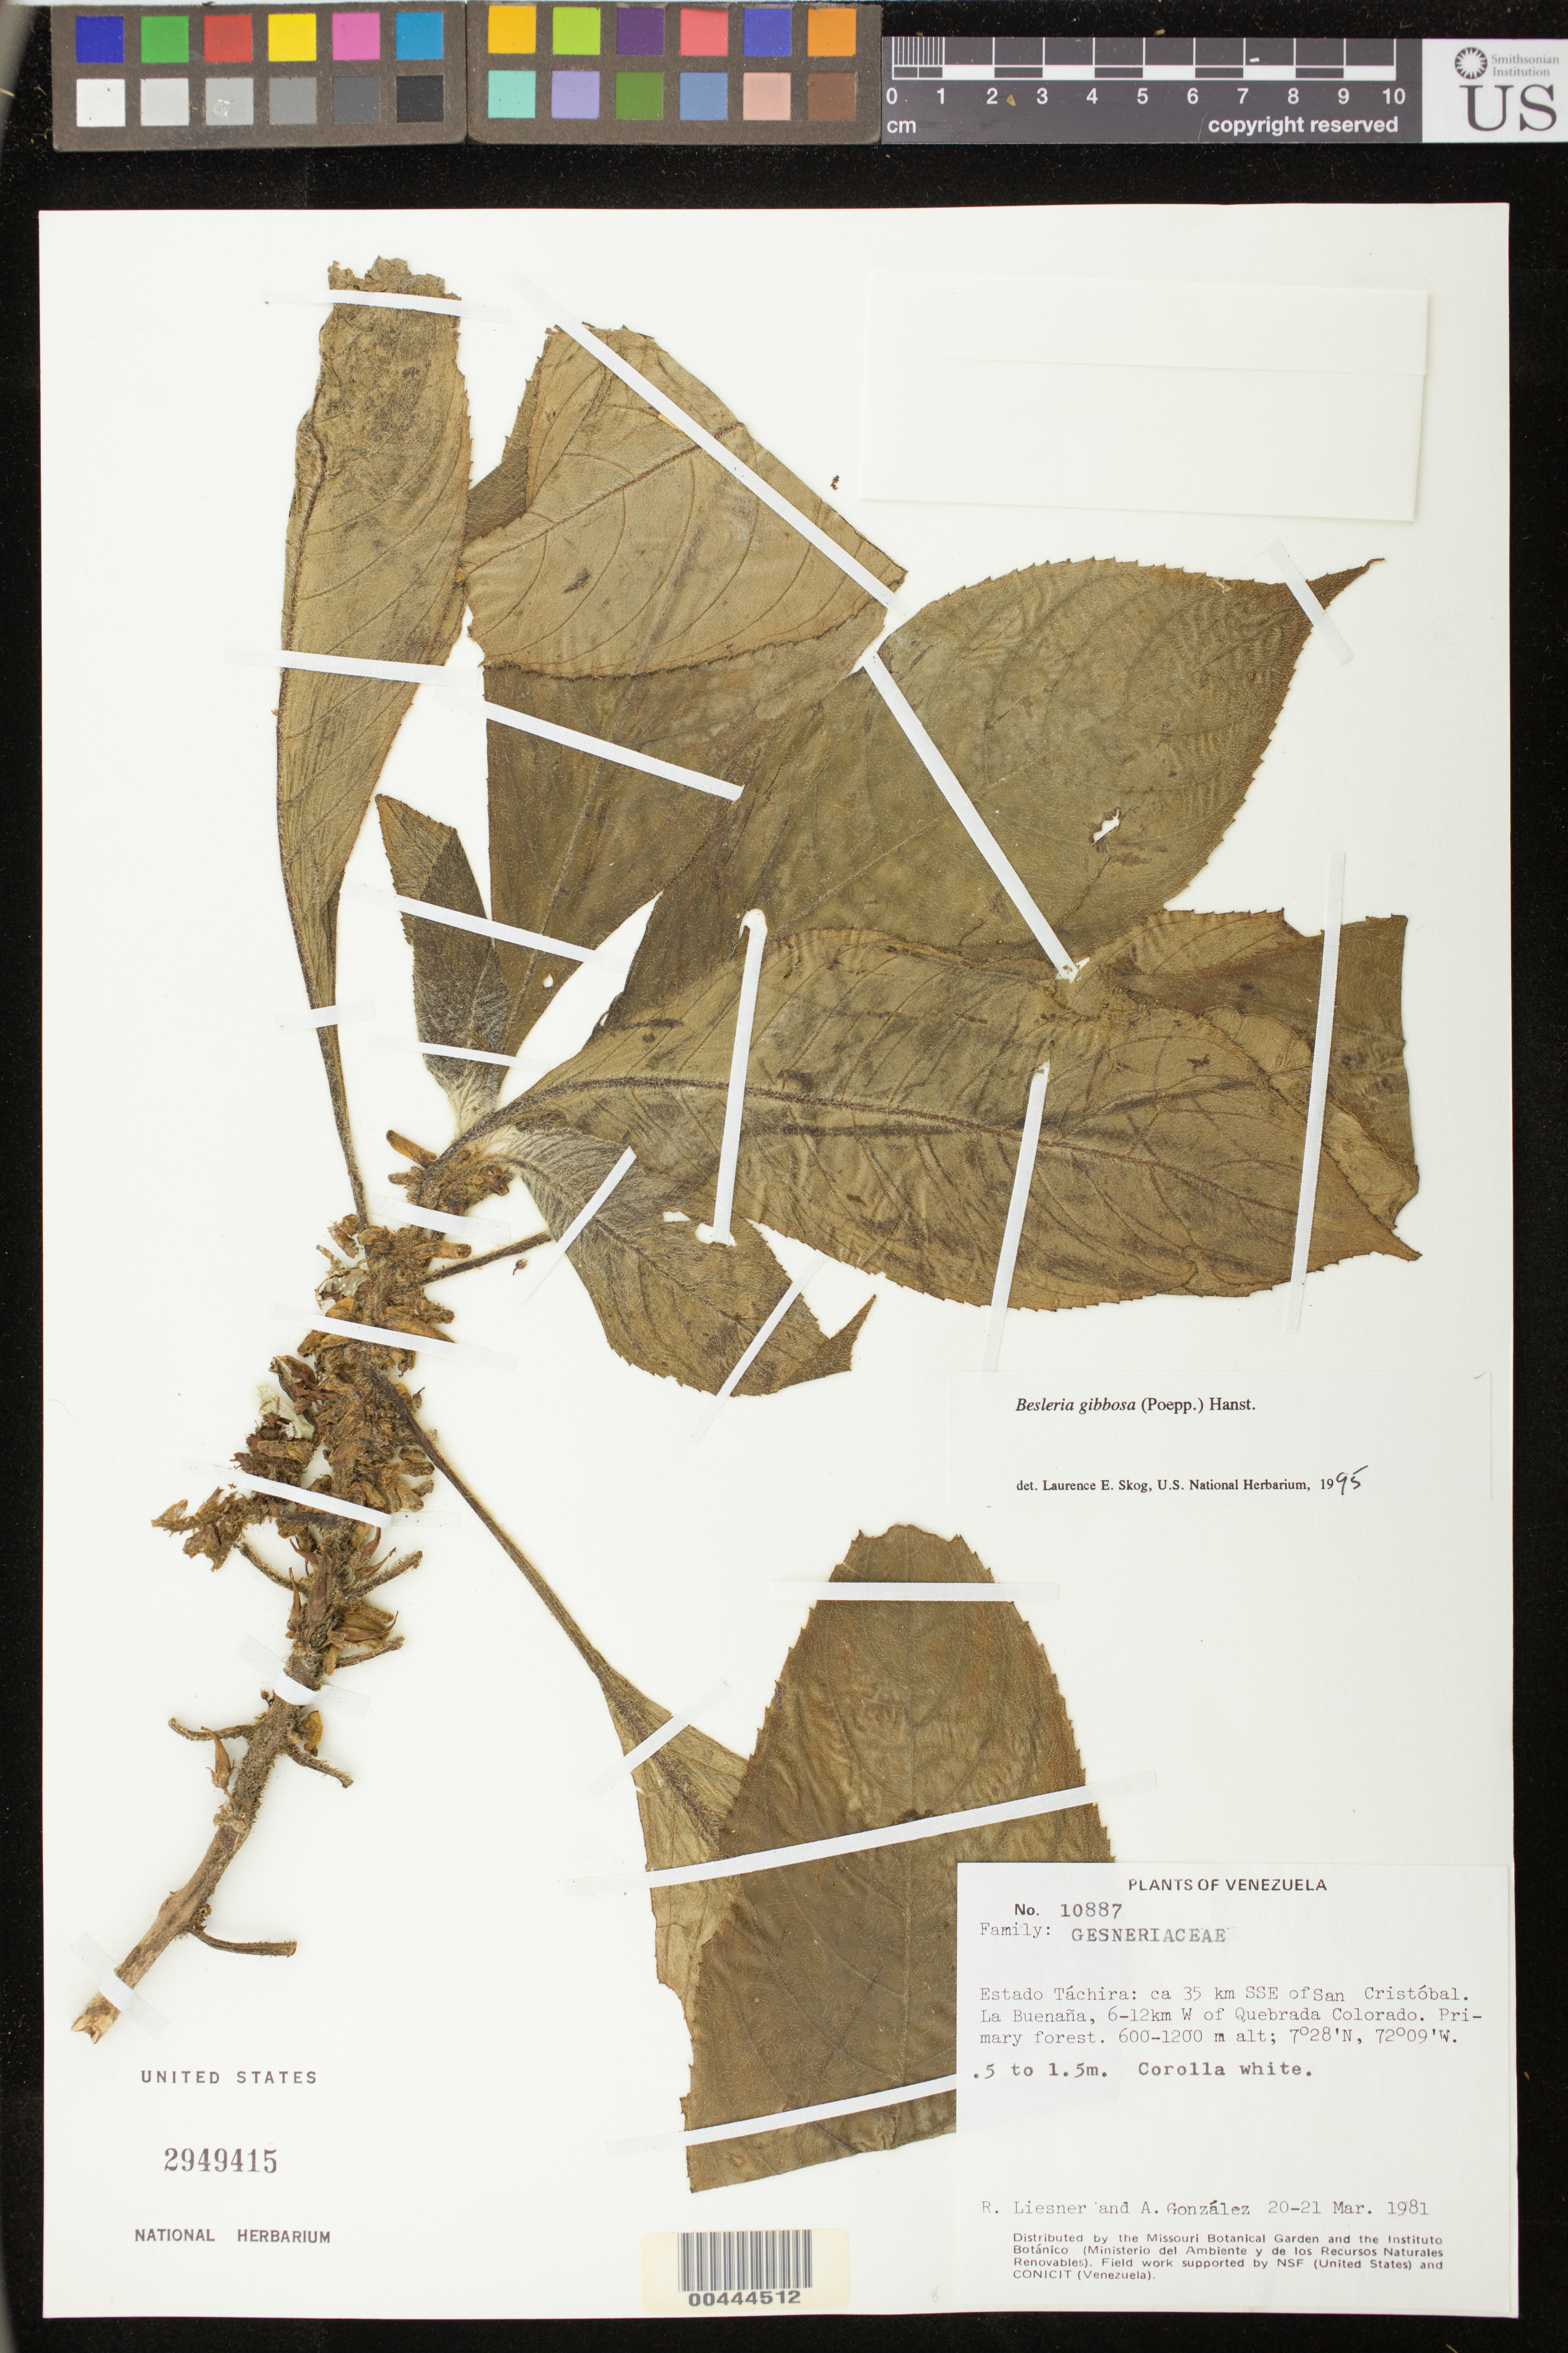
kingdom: Plantae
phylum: Tracheophyta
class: Magnoliopsida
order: Lamiales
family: Gesneriaceae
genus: Besleria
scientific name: Besleria gibbosa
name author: (Poepp.) Hanst.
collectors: R. L. Liesner & A. C. González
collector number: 10887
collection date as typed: Mar 1981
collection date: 1981-03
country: Venezuela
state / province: Táchira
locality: SSE of San Cristobal, La Buenana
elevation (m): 600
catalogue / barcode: US 2949415